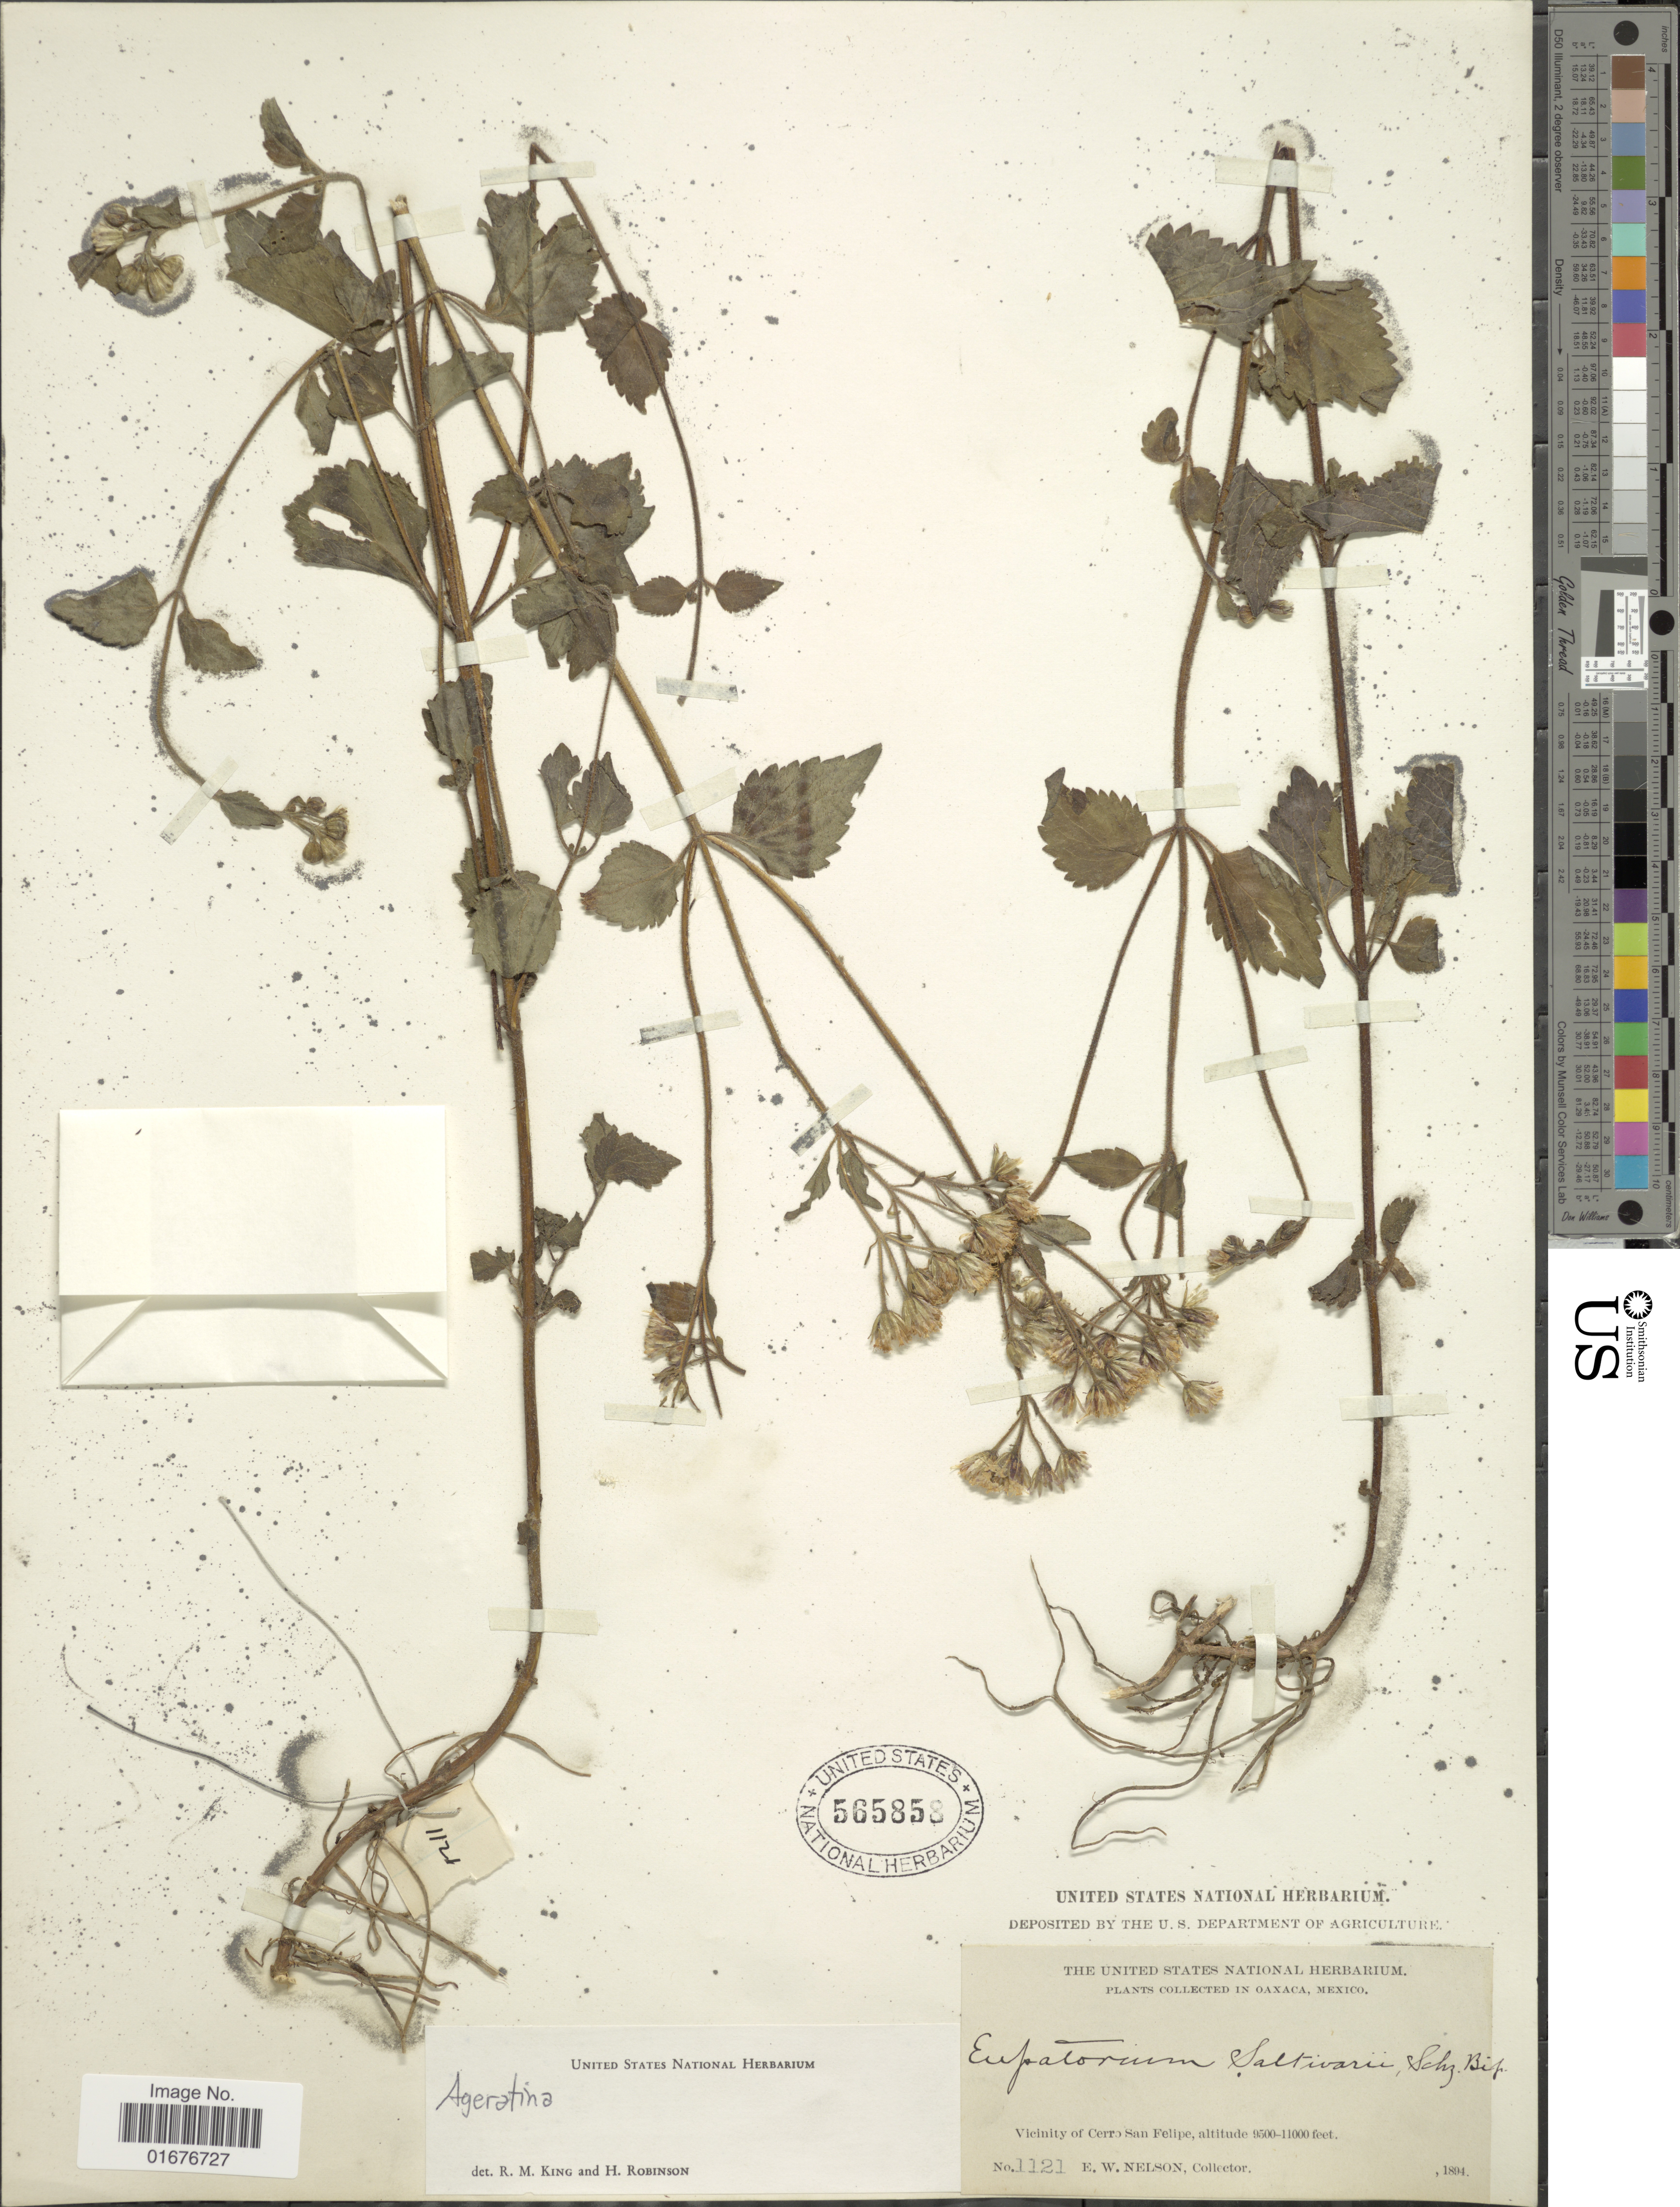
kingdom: Plantae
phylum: Tracheophyta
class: Magnoliopsida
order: Asterales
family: Asteraceae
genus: Ageratina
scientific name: Ageratina prunellaefolia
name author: (Kunth) R.M. King & H. Rob.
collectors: E. W. Nelson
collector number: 1121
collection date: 1894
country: Mexico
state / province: Oaxaca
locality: Vicinity of Cerro San Felipe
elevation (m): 2896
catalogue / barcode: US 565858